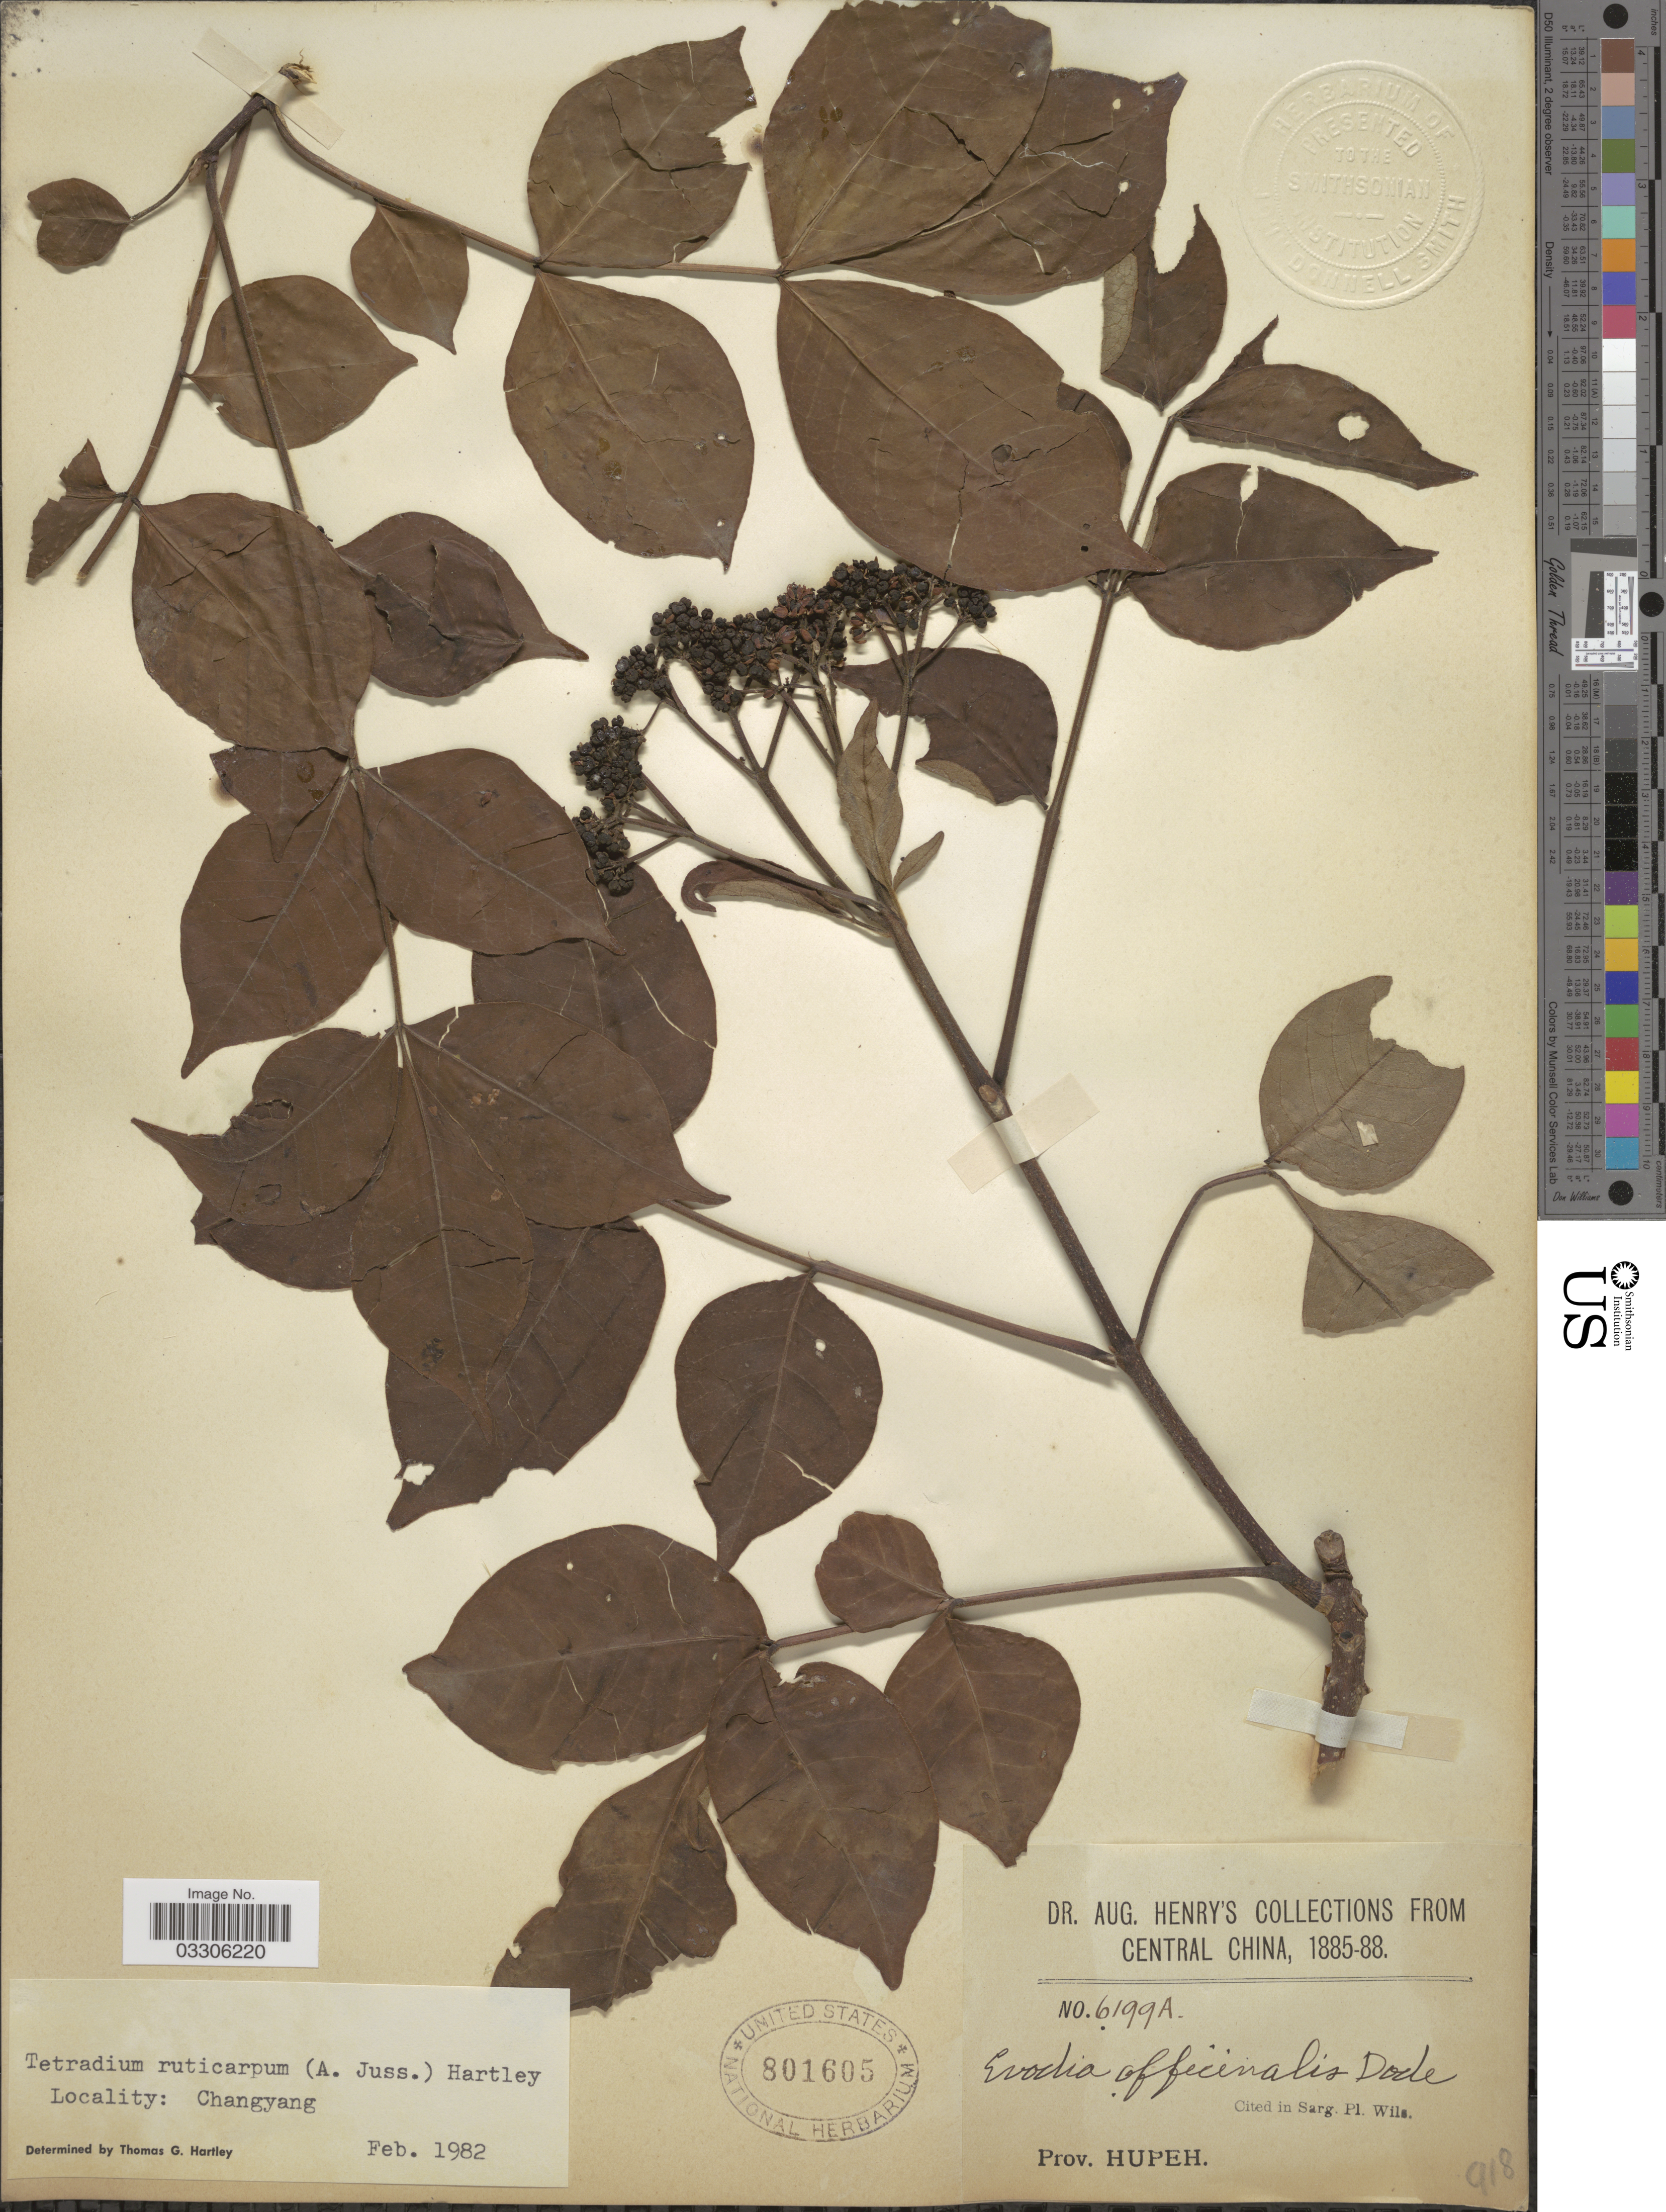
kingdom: Plantae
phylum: Tracheophyta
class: Magnoliopsida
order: Sapindales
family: Rutaceae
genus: Tetradium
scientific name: Tetradium ruticarpum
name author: (A. Juss.) T.G. Hartley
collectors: A. Henry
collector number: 6199 A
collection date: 1885/1888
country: China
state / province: Hubei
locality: Central China. Prov. Hupeh.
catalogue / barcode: US 801605